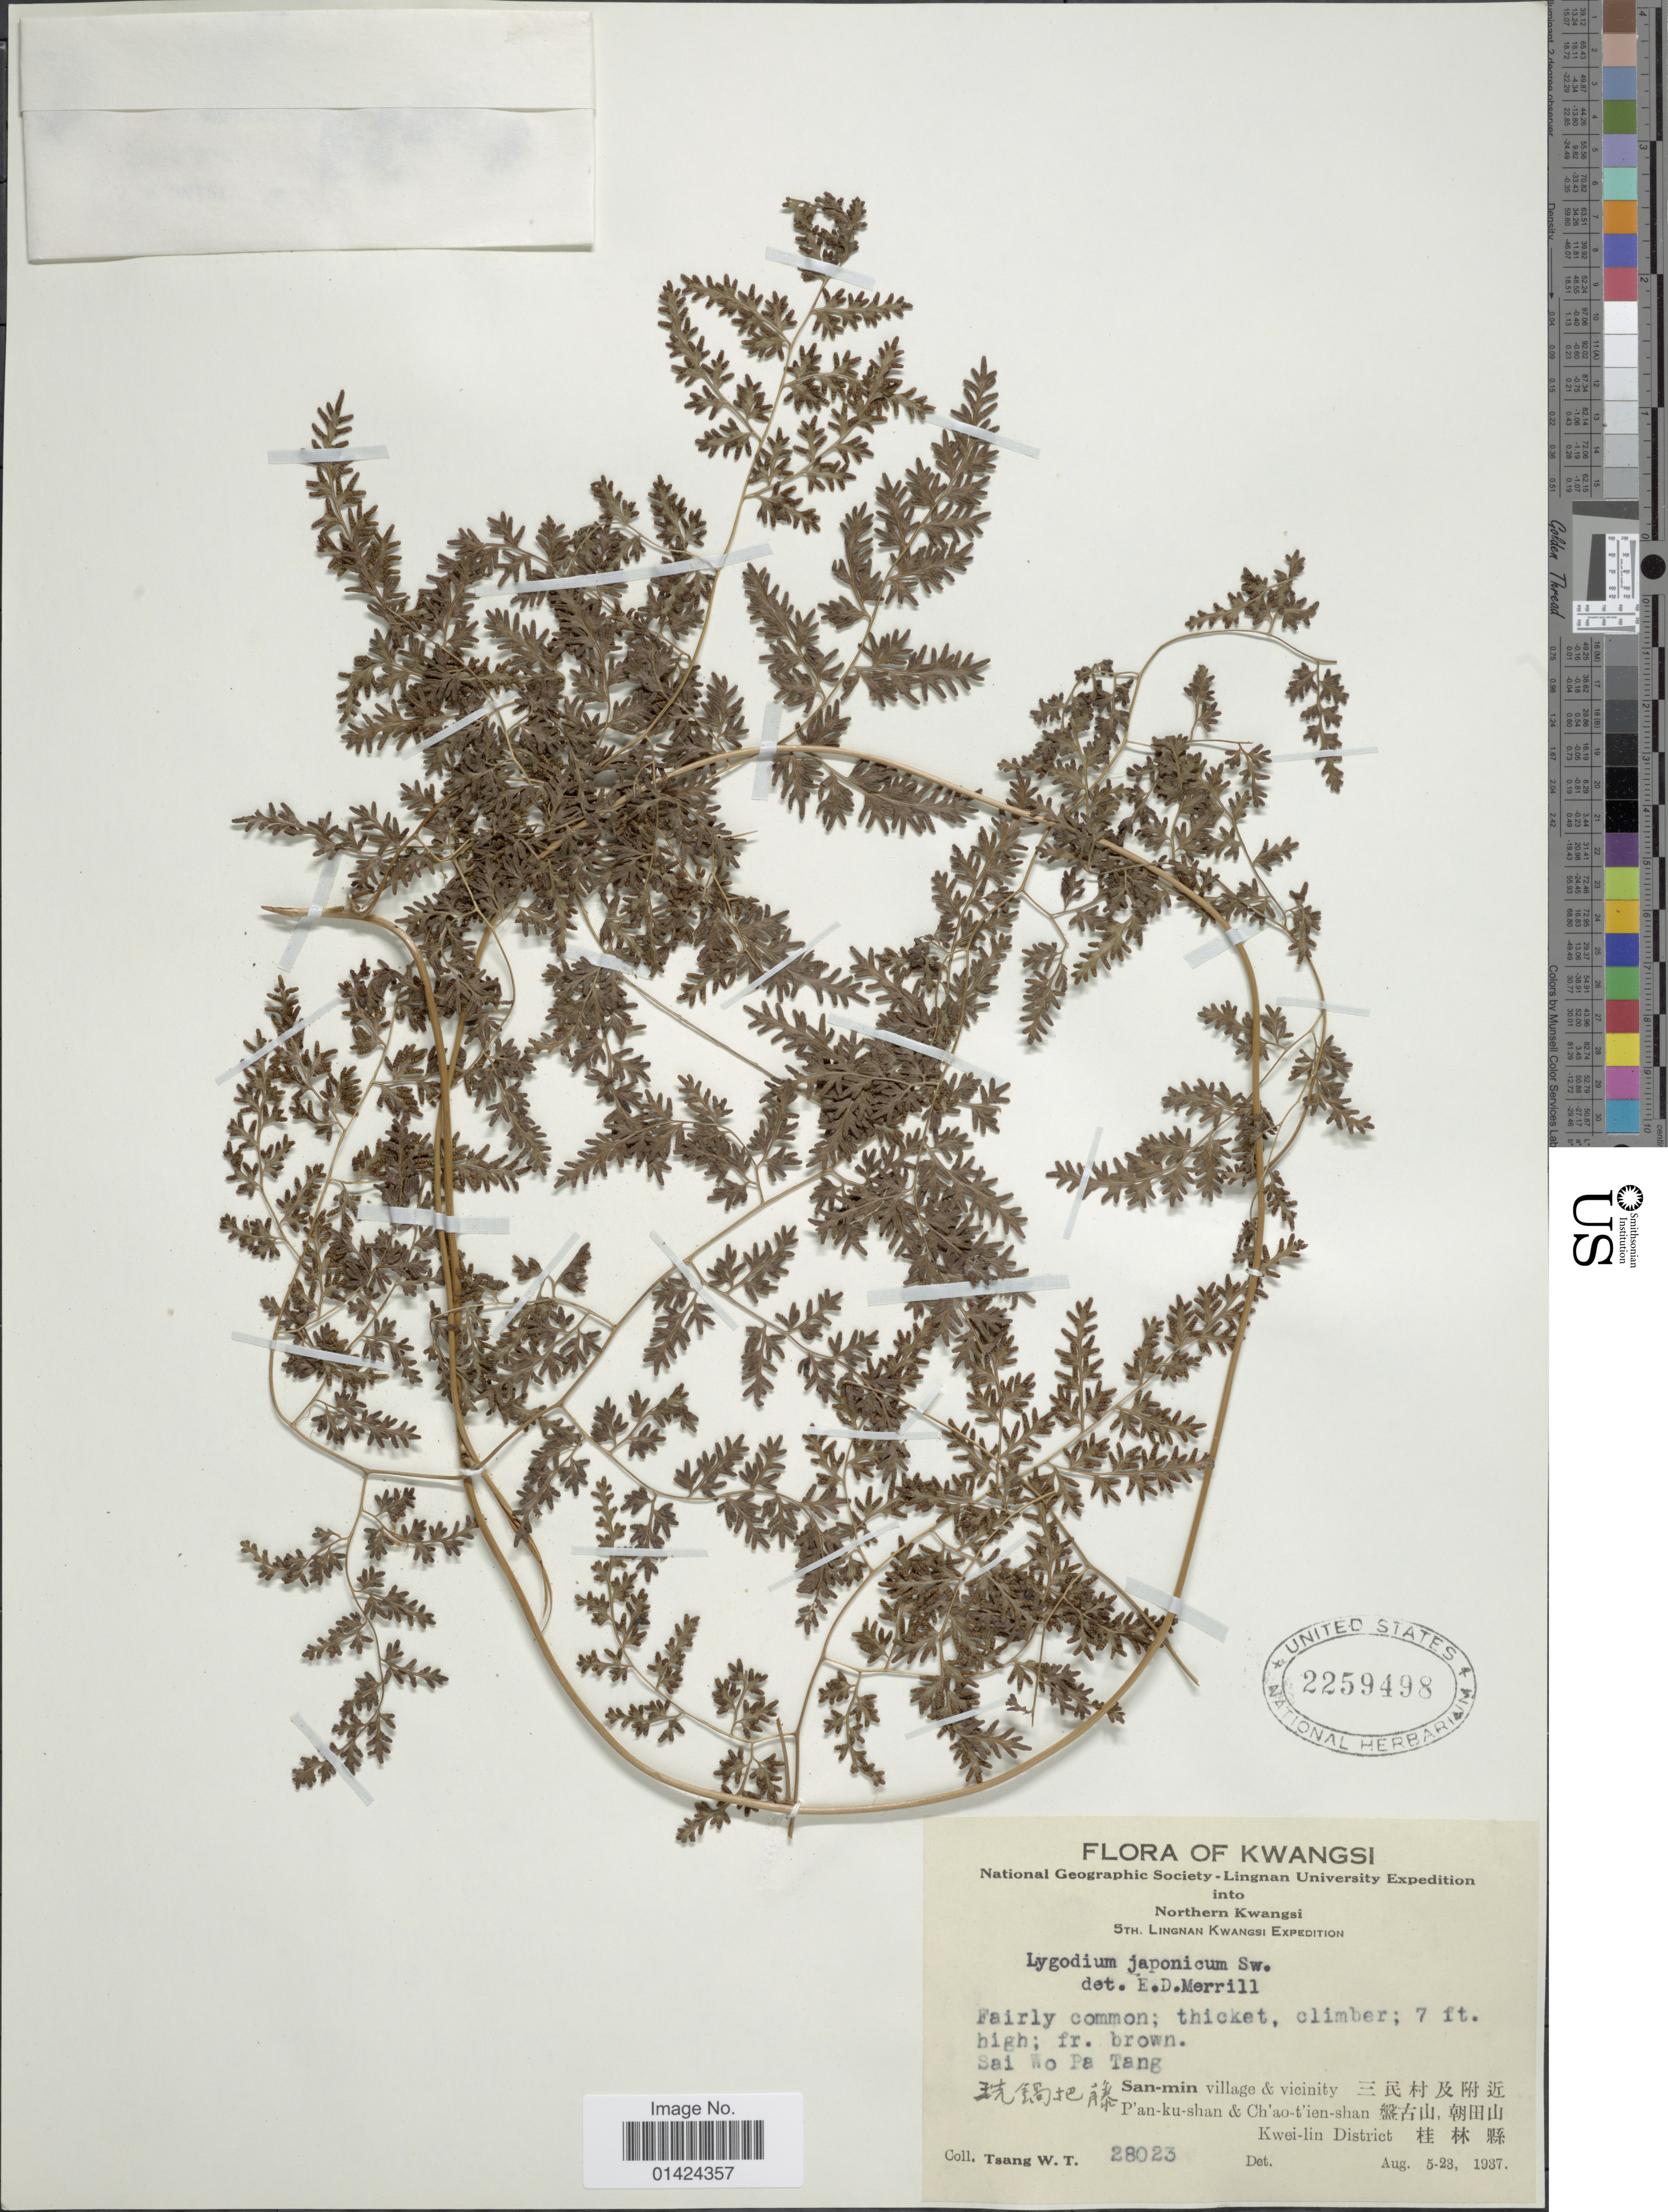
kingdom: Plantae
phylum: Tracheophyta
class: Polypodiopsida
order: Schizaeales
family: Lygodiaceae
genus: Lygodium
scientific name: Lygodium japonicum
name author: (Thunb.) Sw.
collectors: W. T. Tsang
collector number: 28023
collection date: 1937-08-05/1937-08-23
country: China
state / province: Guangxi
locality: Northern Kwnagsi. Sai Wo Pa Tang. San-min village & vicinity. O'an-ku-shan & Ch'ao-t'ien-shan. Kwei-lin District.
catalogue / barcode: US 2259498